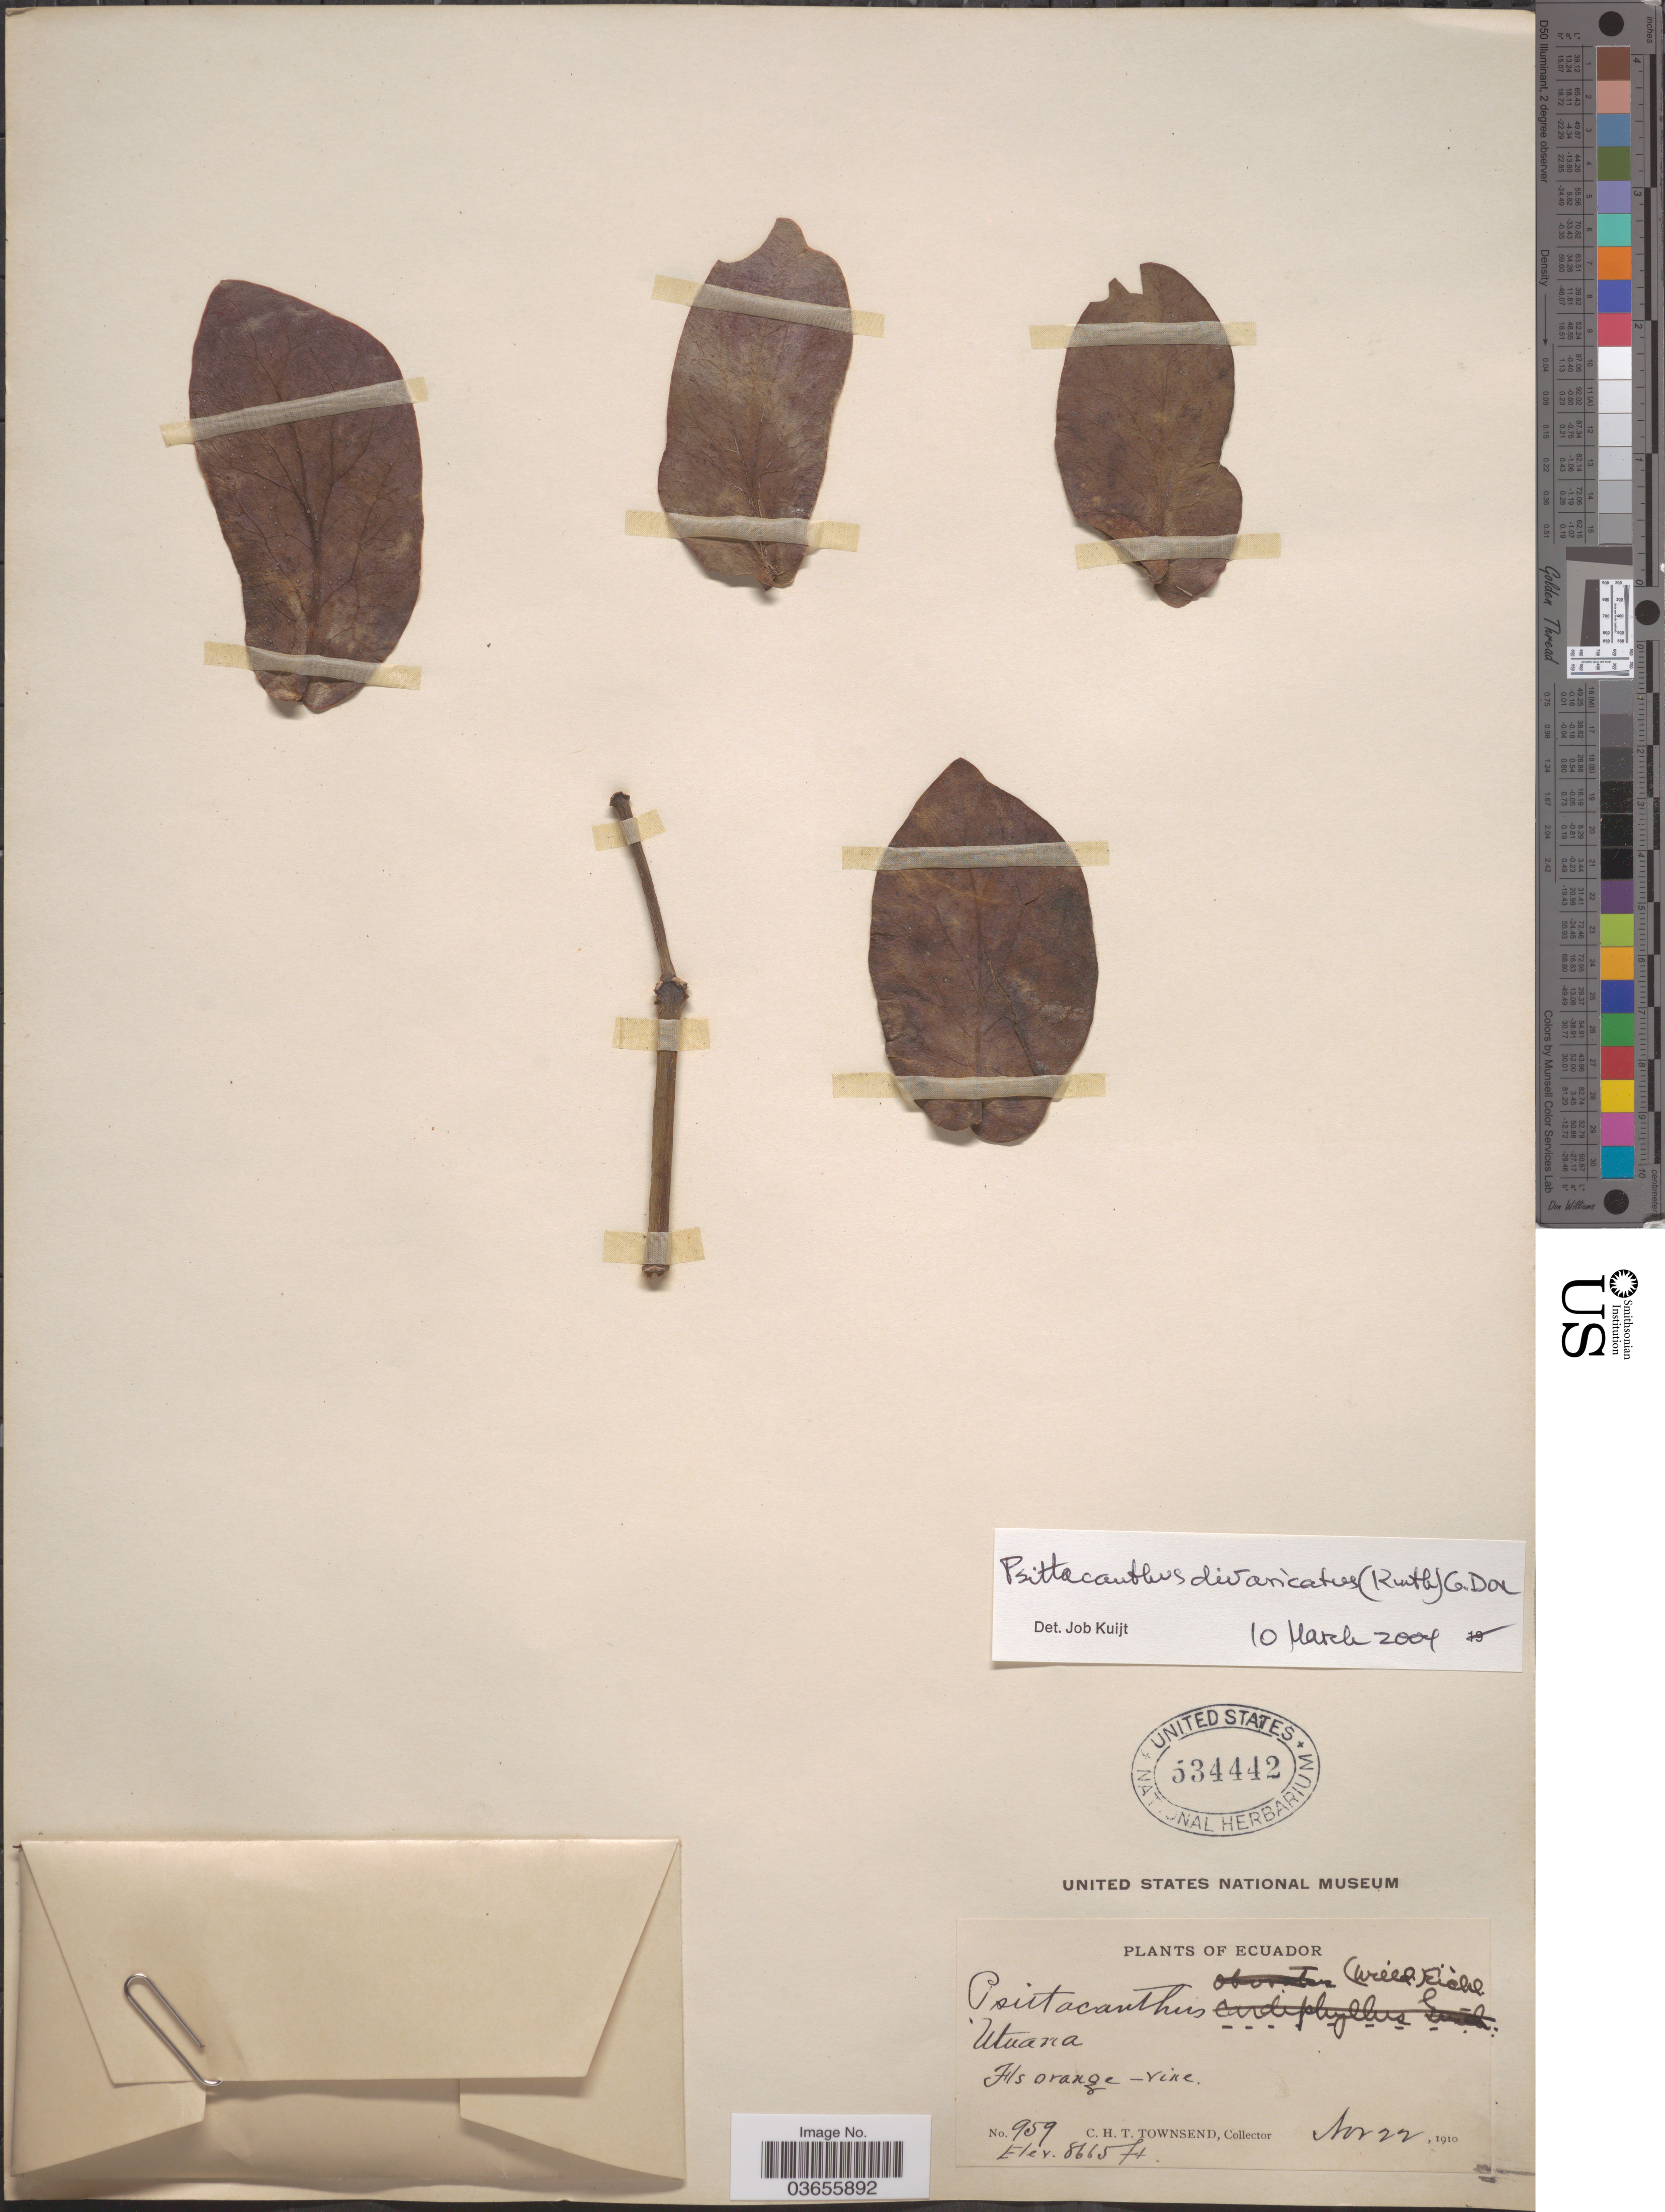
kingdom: Plantae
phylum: Tracheophyta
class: Magnoliopsida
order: Santalales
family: Loranthaceae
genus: Psittacanthus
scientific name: Psittacanthus divaricatus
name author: (Kunth) G. Don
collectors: C. H. T. Townsend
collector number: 959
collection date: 1910-11-22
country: Ecuador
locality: Utuana.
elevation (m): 2641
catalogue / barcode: US 534442